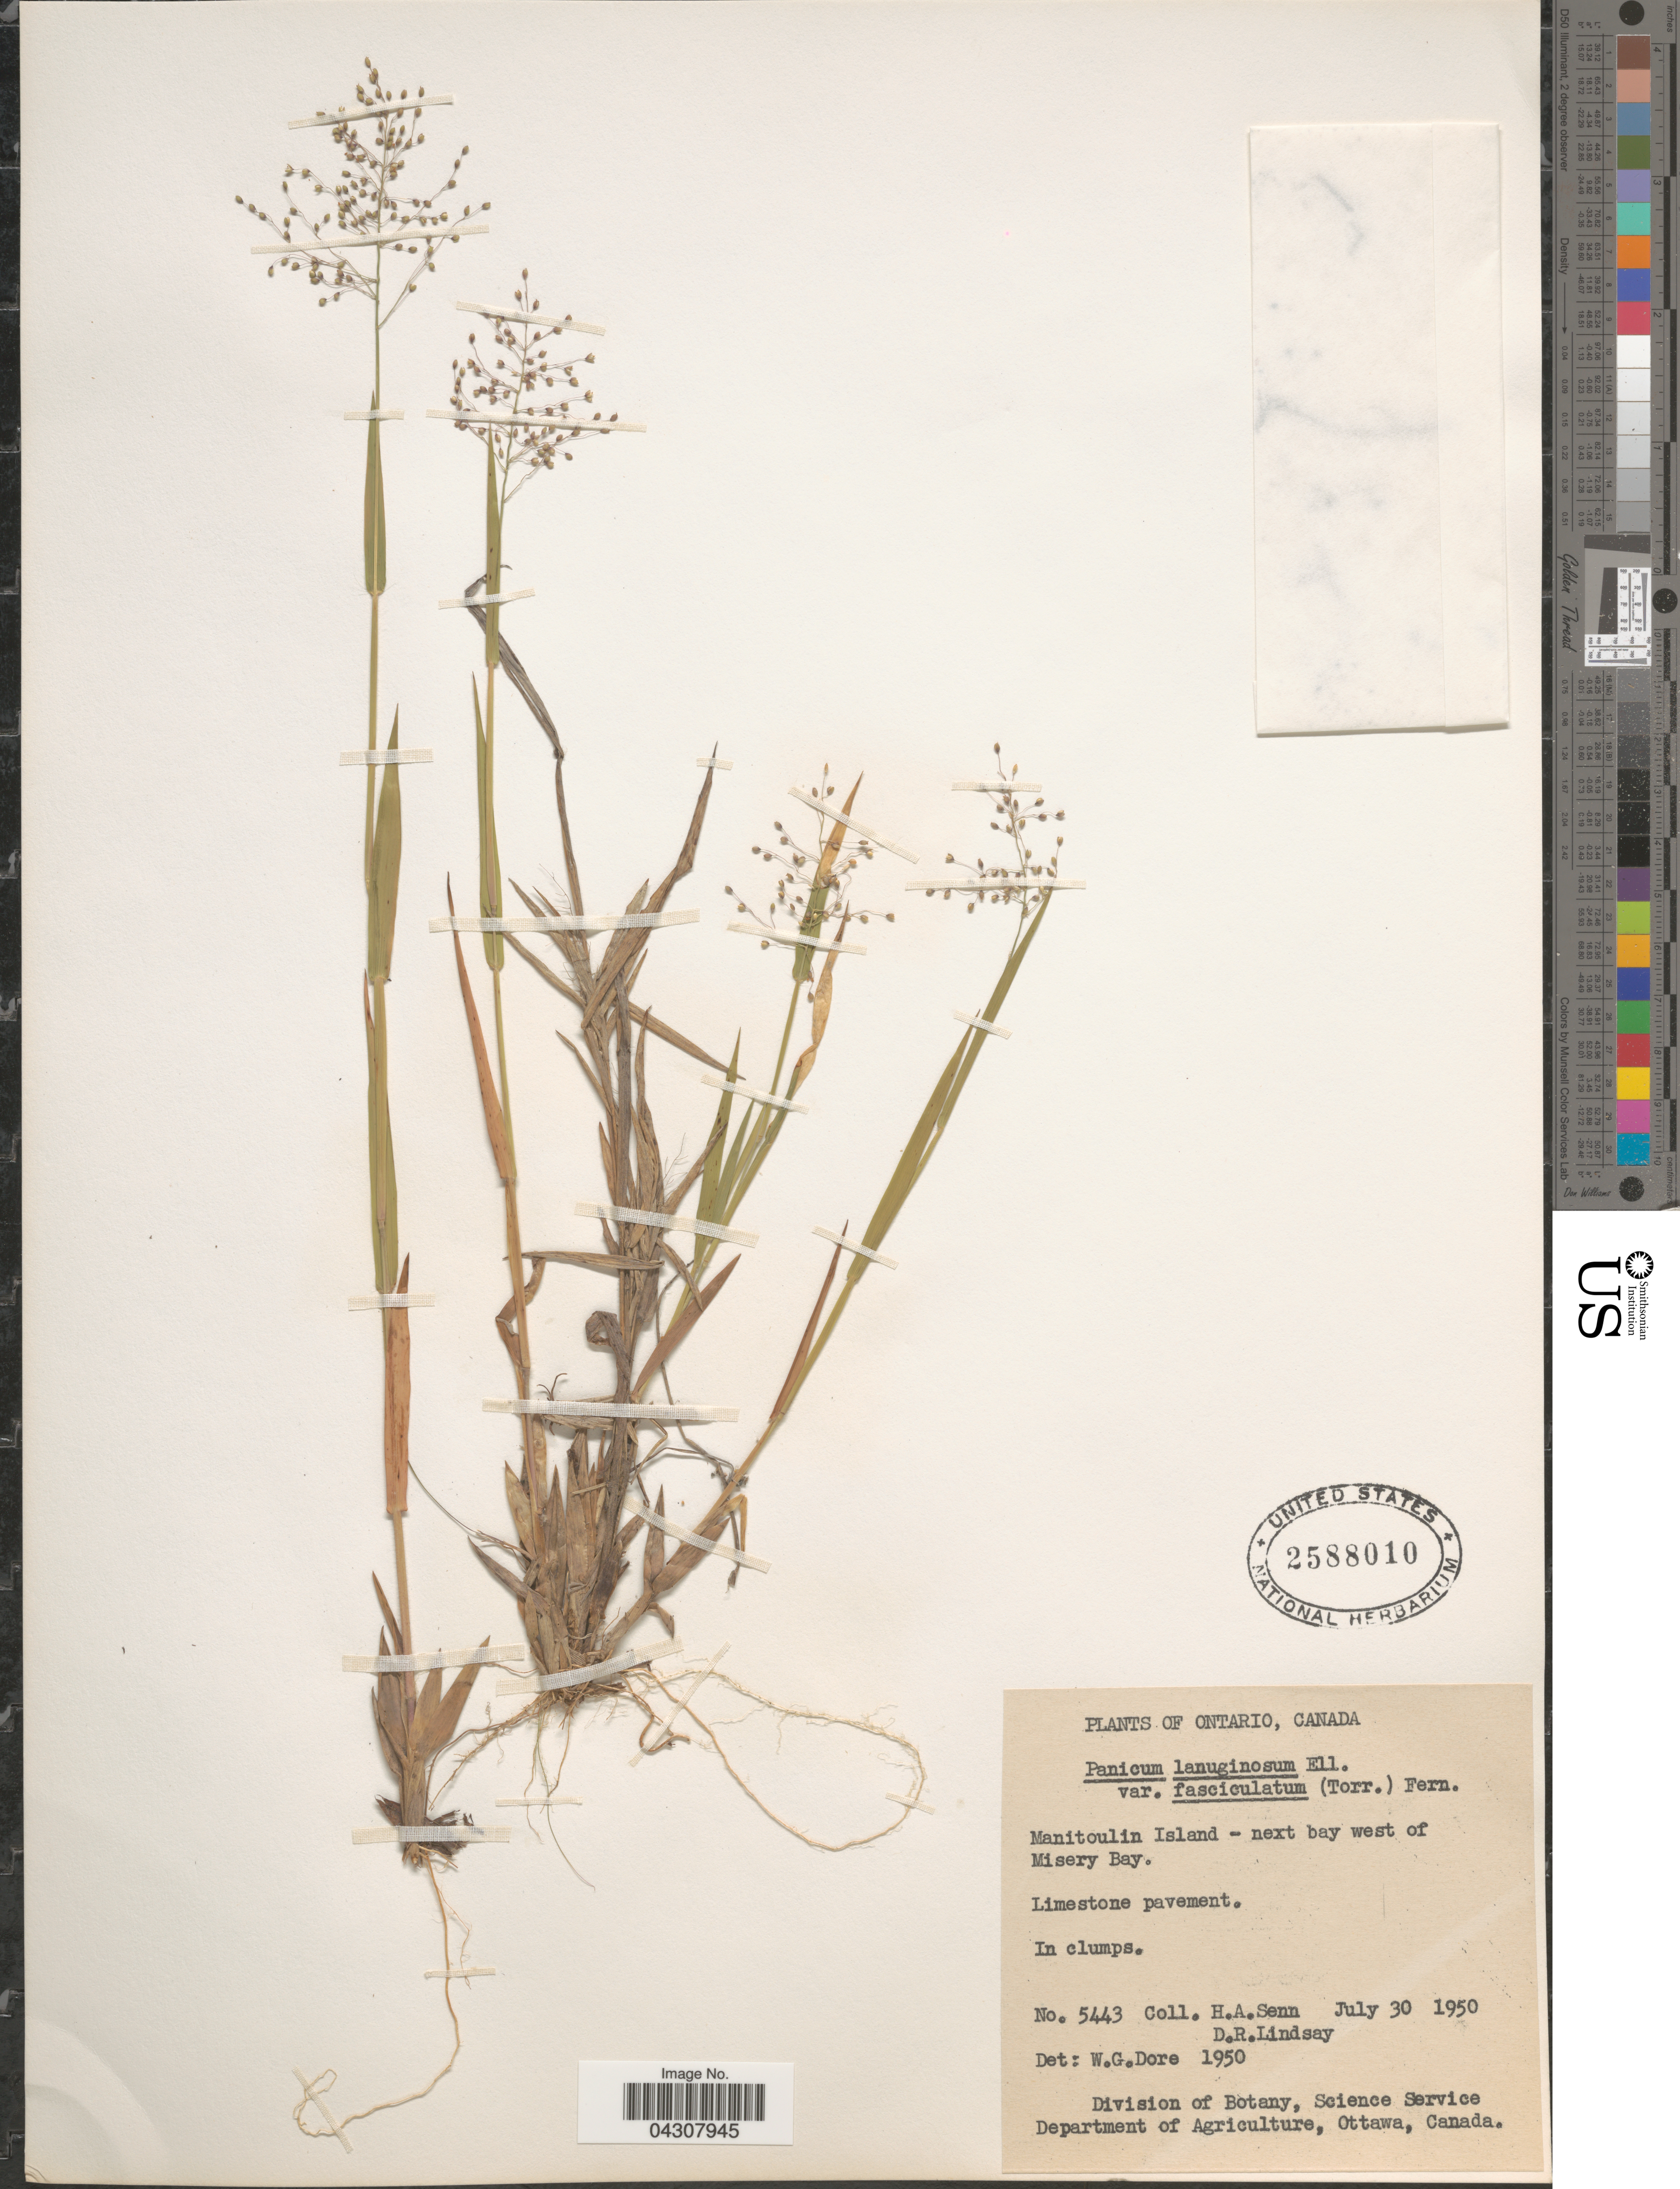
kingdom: Plantae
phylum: Tracheophyta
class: Liliopsida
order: Poales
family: Poaceae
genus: Dichanthelium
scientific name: Dichanthelium acuminatum var. acuminatum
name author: (Sw.) Gould & C.A. Clark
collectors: H. Senn & D. Lindsay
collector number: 5443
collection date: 1950-07-30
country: Canada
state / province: Ontario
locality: Manitoulin Island- next bay west of Misery Bay. Limestone pavement.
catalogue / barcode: US 2588010